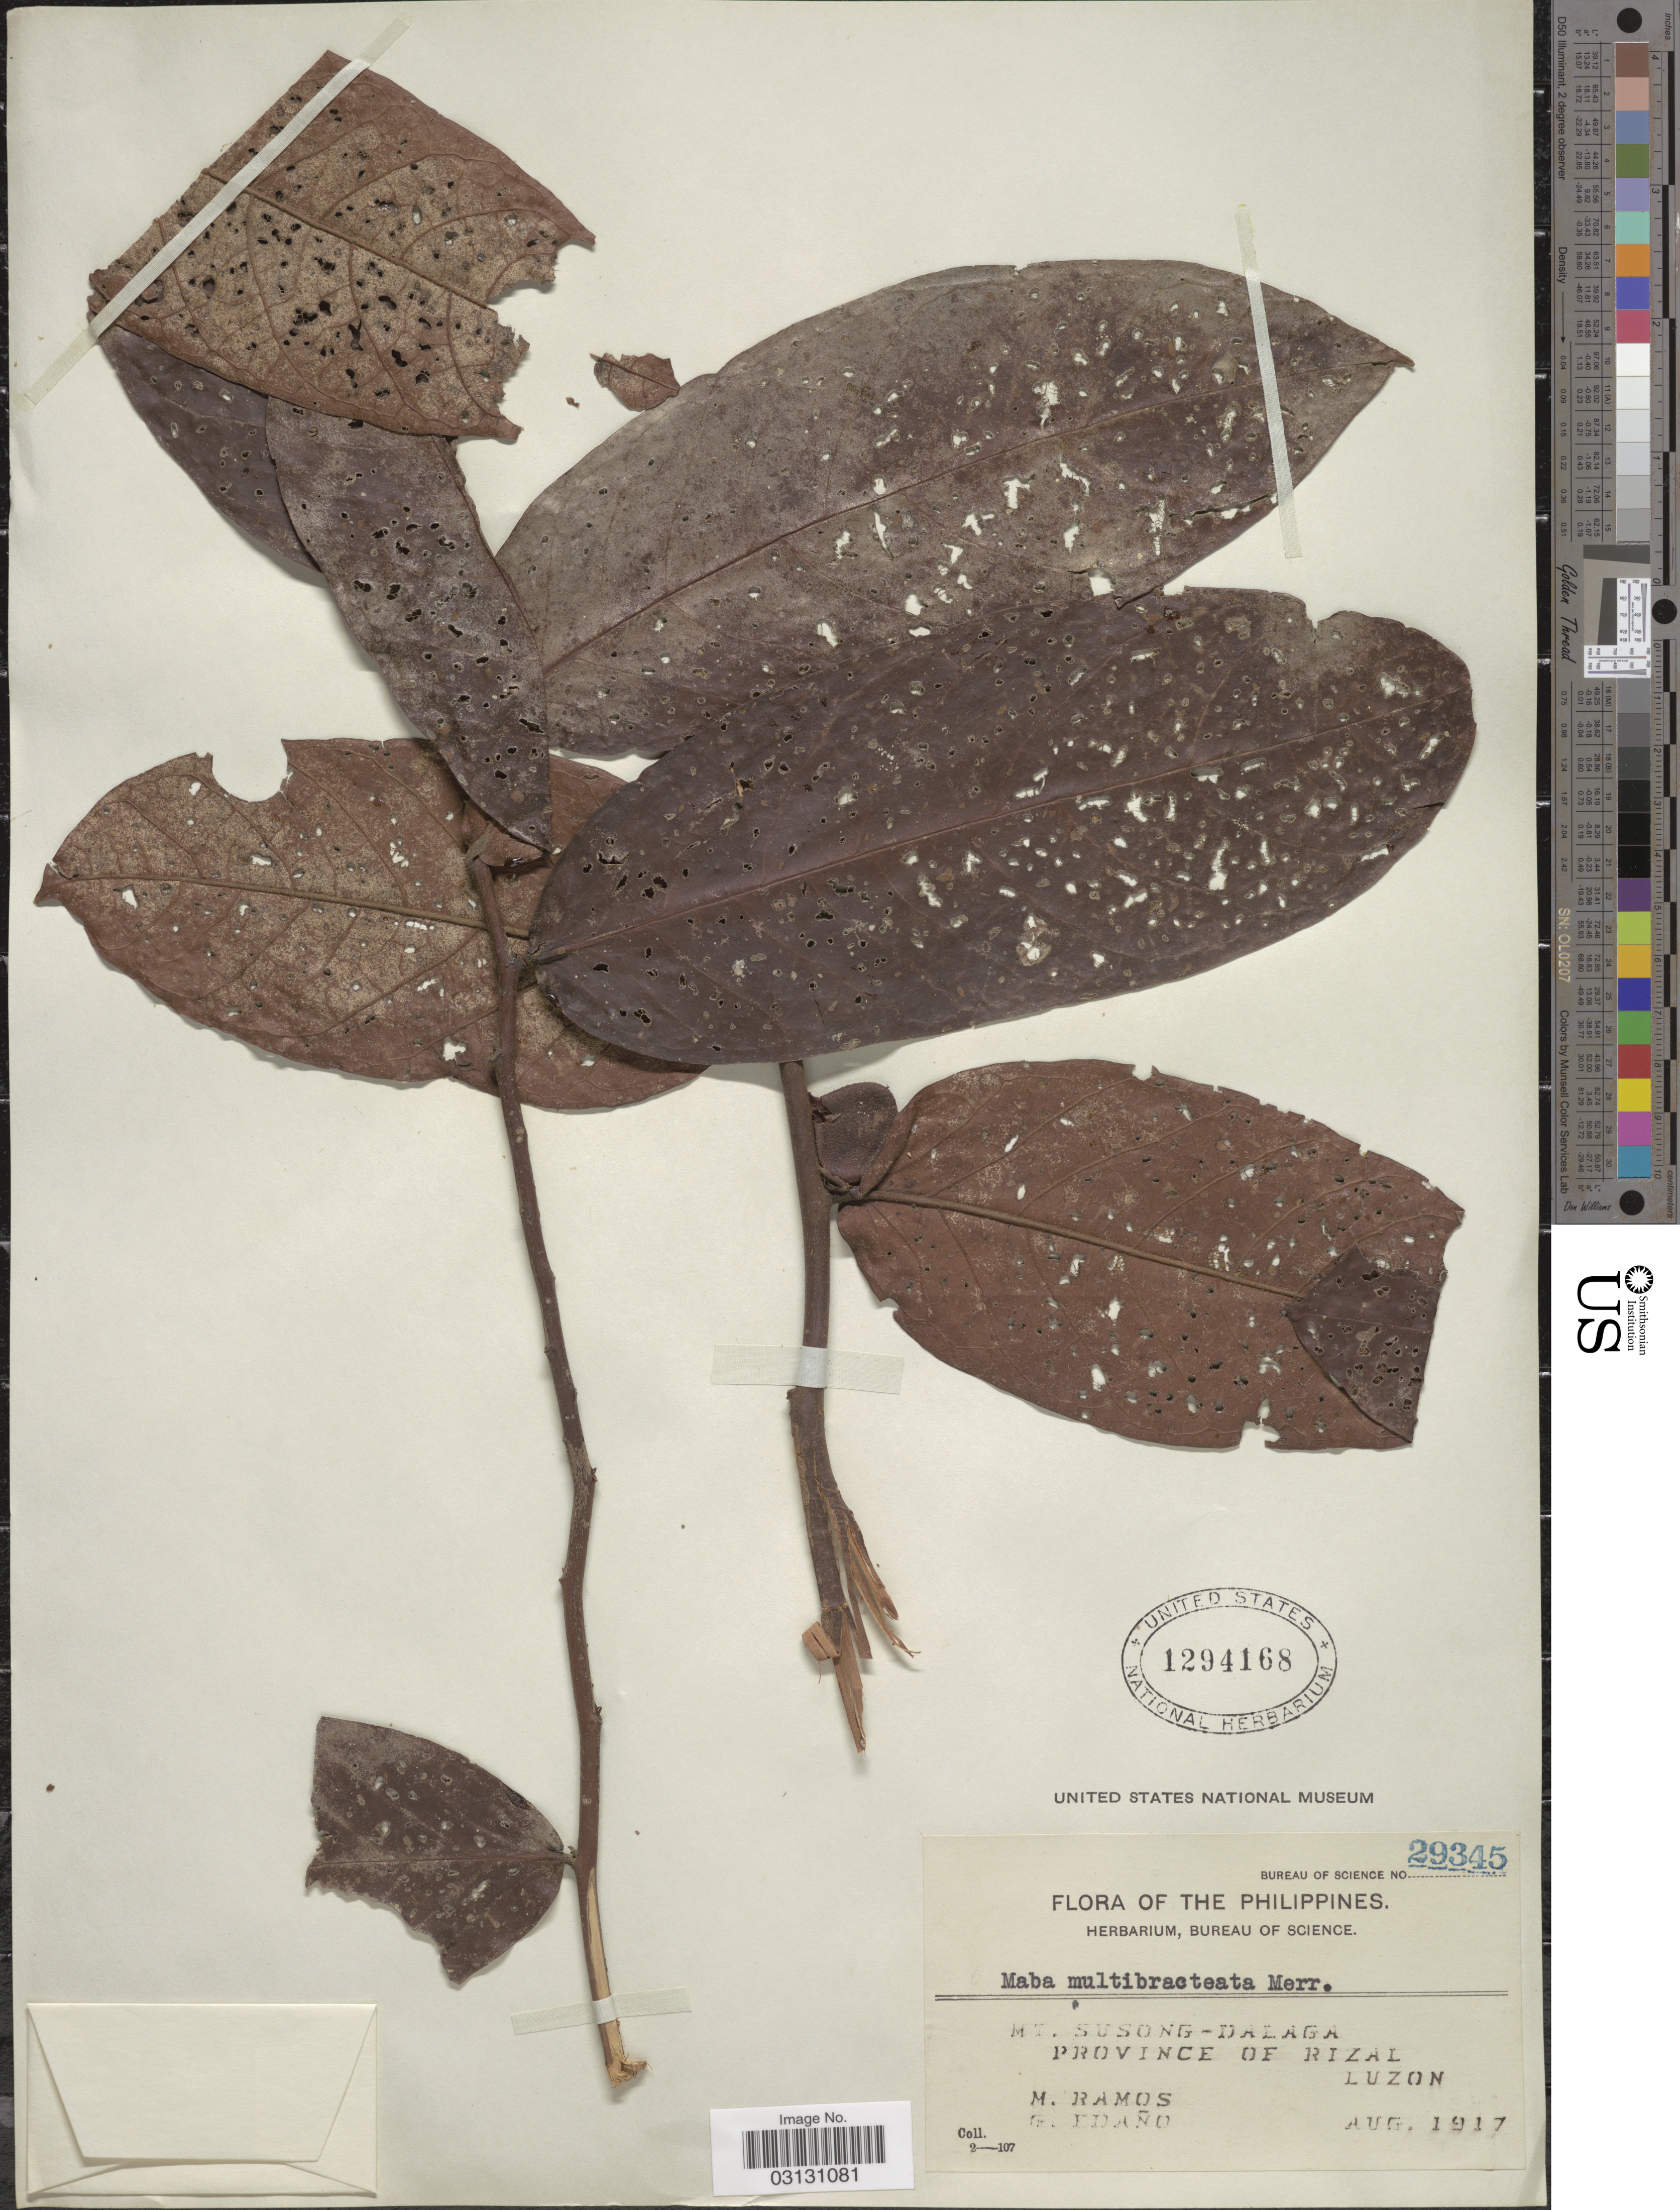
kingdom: Plantae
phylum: Tracheophyta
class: Magnoliopsida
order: Ericales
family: Ebenaceae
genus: Diospyros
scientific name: Diospyros multibracteata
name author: (Merr.) Bakh.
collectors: M. Ramos & G. Edaño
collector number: Bureau of Science 29345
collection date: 1917-08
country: Philippines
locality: Mt. Susong-Dalaga. Province of Rizal, Luzon.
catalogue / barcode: US 1294168